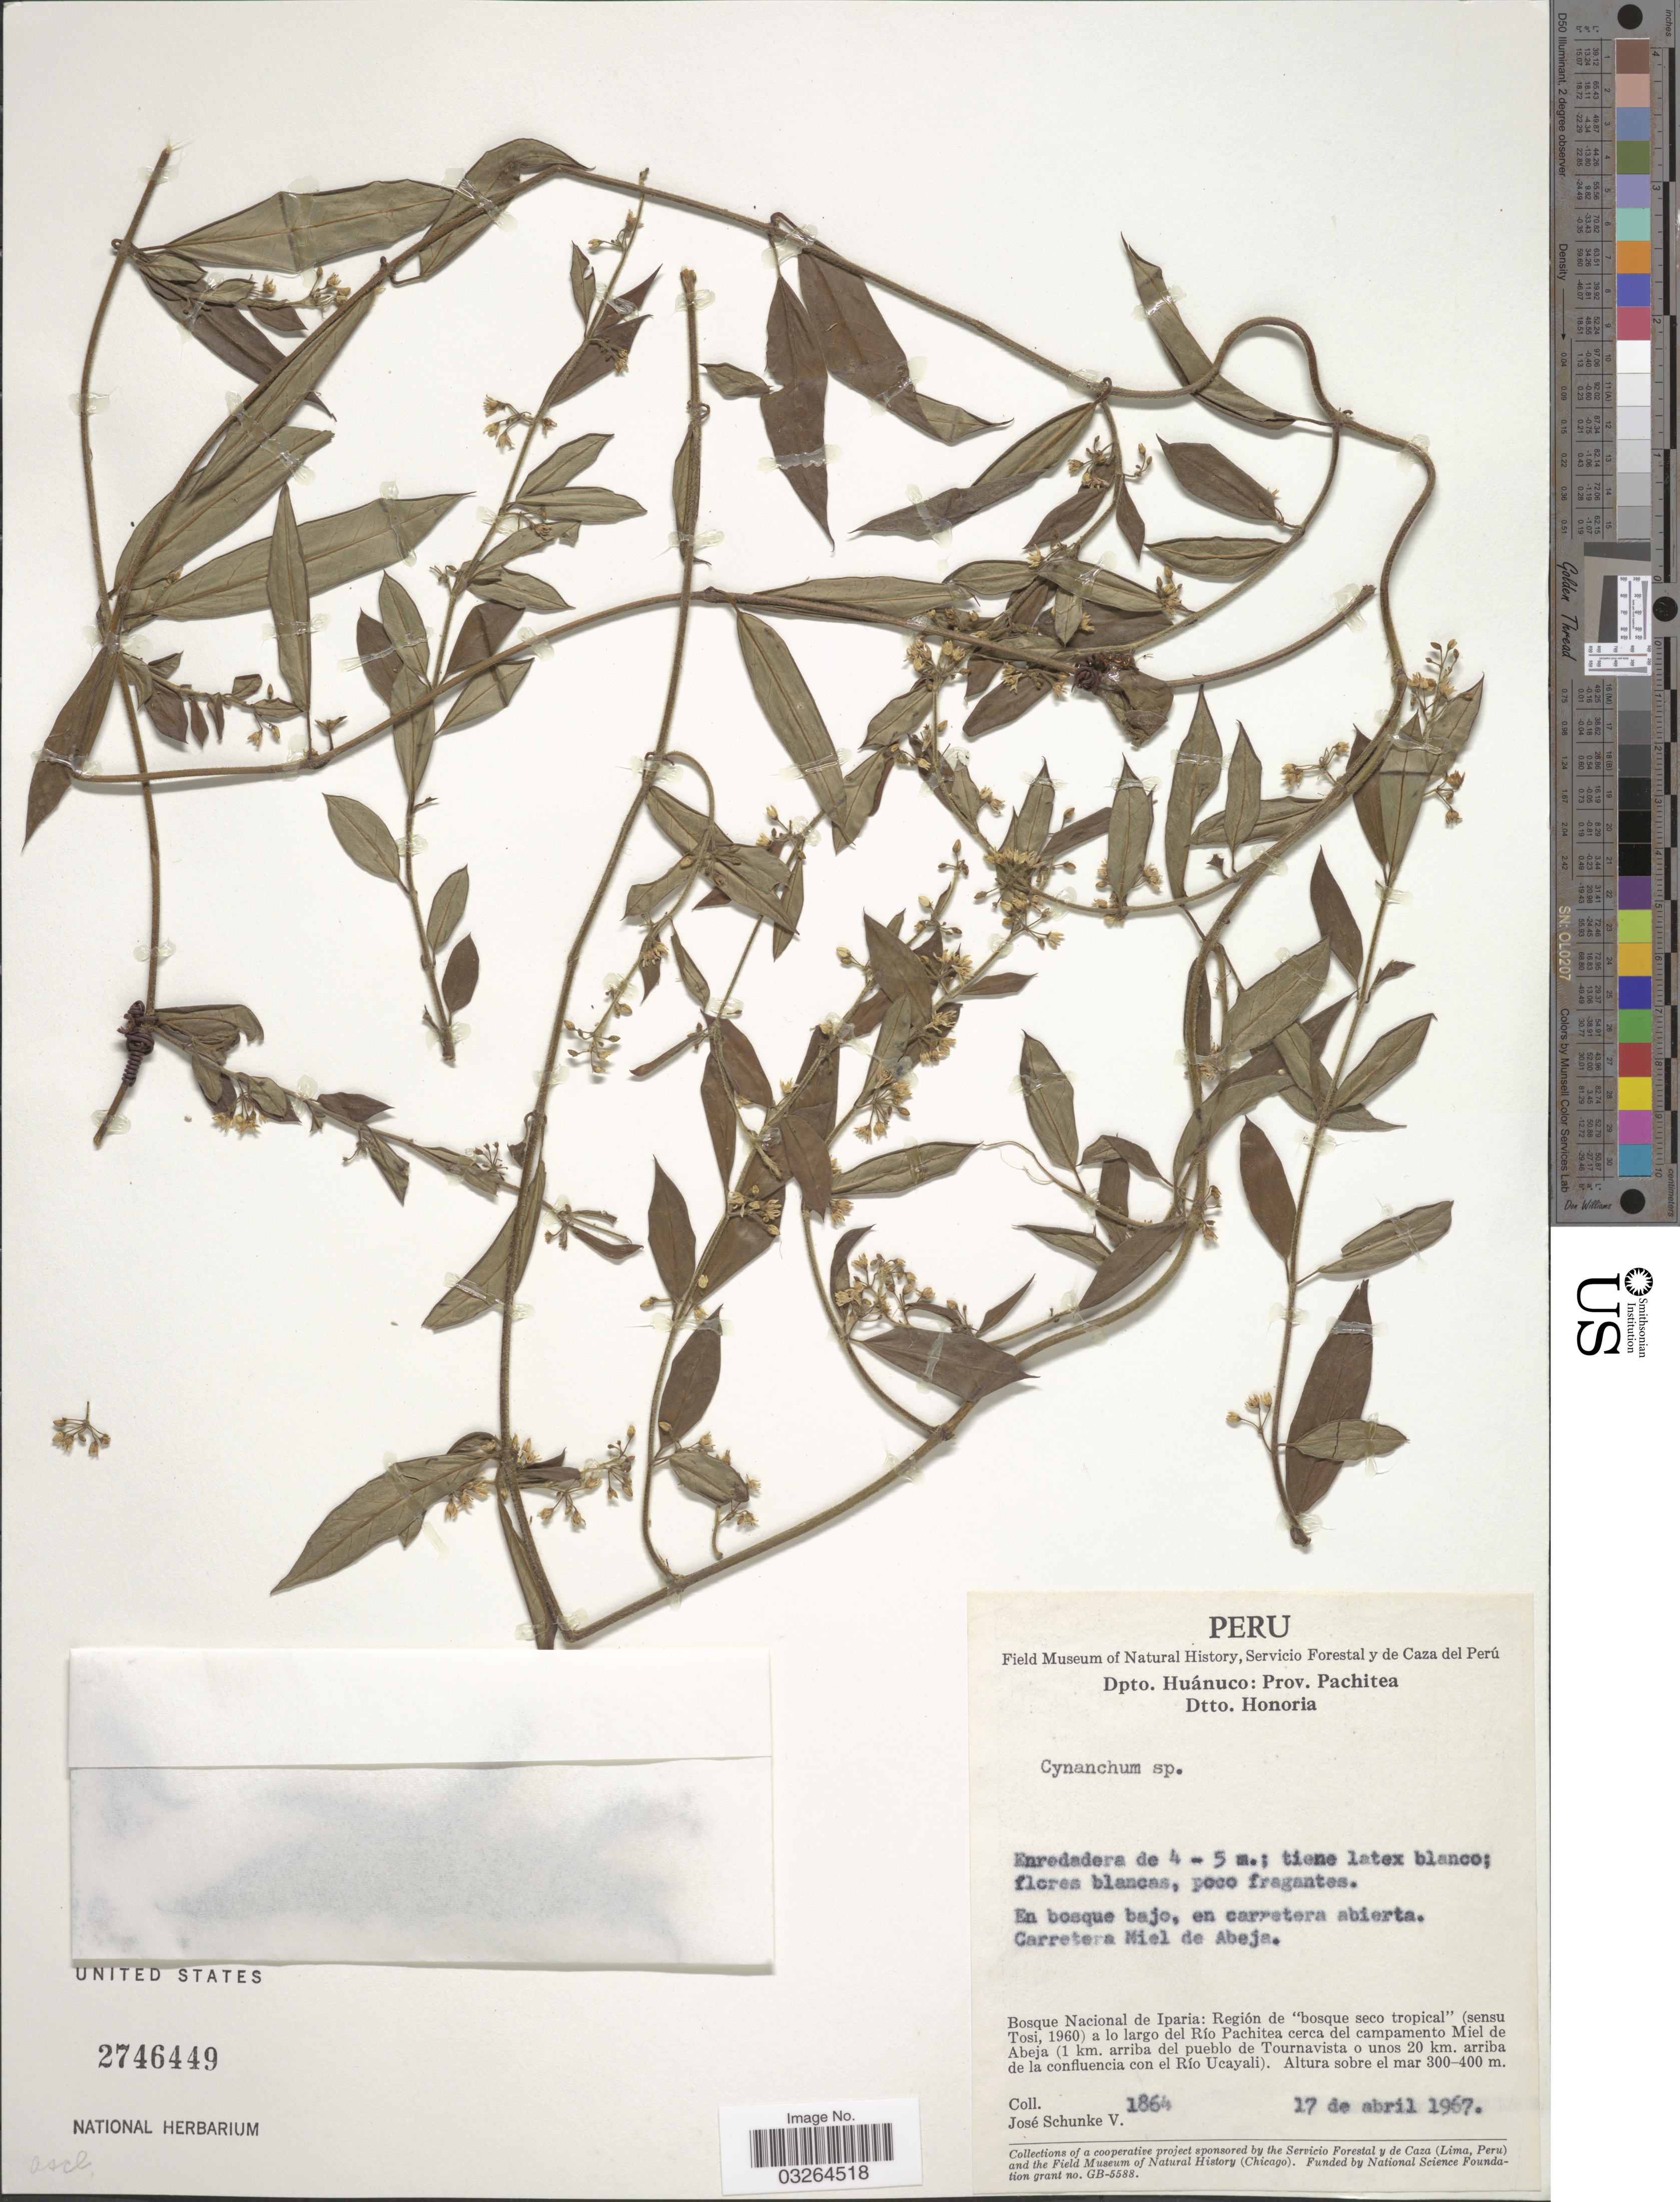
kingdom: Plantae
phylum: Tracheophyta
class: Magnoliopsida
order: Gentianales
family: Apocynaceae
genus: Cynanchum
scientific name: Cynanchum sp.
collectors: J. Schunke Vigo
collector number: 1864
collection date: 1967-04-17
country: Peru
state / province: Huánuco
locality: Dpto. Huánuco: Prov. Pachitea. Dtto. Honoria. En bosque bajo, en carretera abierta. Carretera Miel de Abeja. Bosque Nacional de Iparia: Región de "bosque seco tropical" (sensu Tosi, 1960) a lo largo del Río Pachitea cerca del campamento Miel de Abeja (1 km. arriba del pueblo de Tournavista o unos 20 km. arriba de la confluencia con el Río Ucayali).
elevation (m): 300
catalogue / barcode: US 2746449